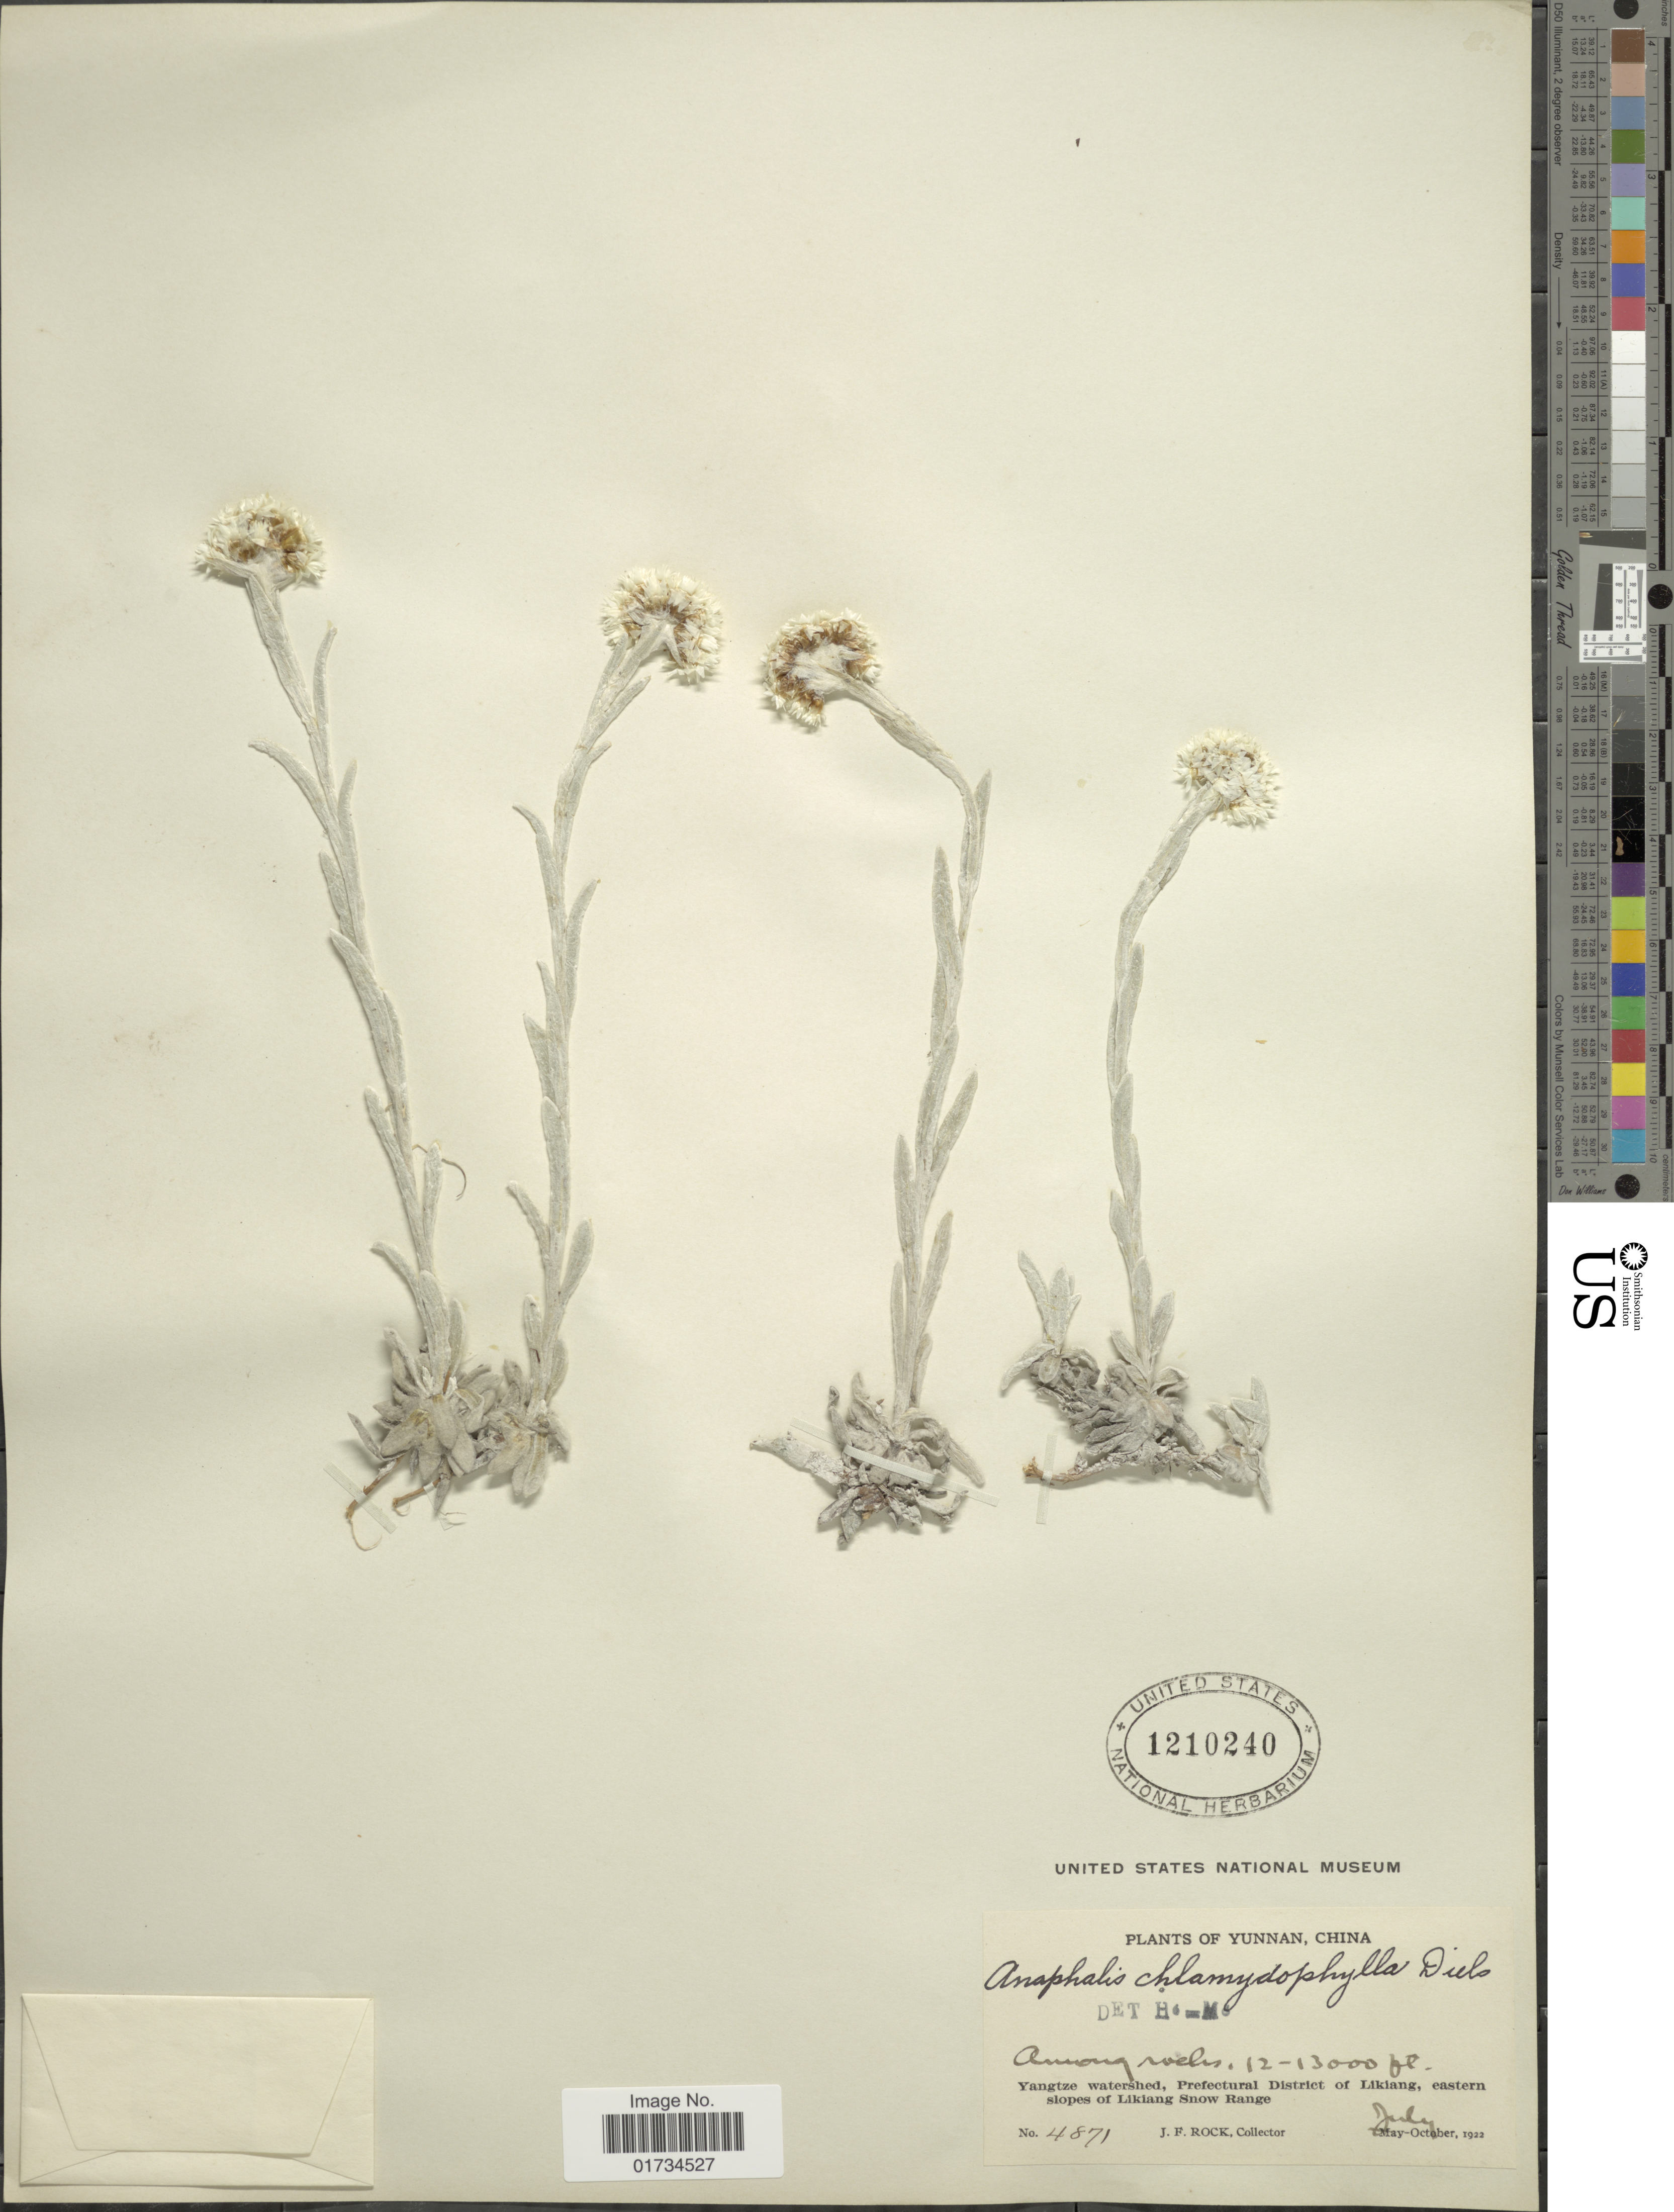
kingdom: Plantae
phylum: Tracheophyta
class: Magnoliopsida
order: Asterales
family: Asteraceae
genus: Anaphalis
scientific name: Anaphalis chlamydophylla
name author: Diels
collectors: J. Rock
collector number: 4871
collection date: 1922-07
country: China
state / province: Yunnan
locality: Yunnan, China. Among rocks. Yangtze watershed, Prefectural District of Likiang, eastern slopes of Likiang Snow Range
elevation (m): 3658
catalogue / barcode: US 1210240